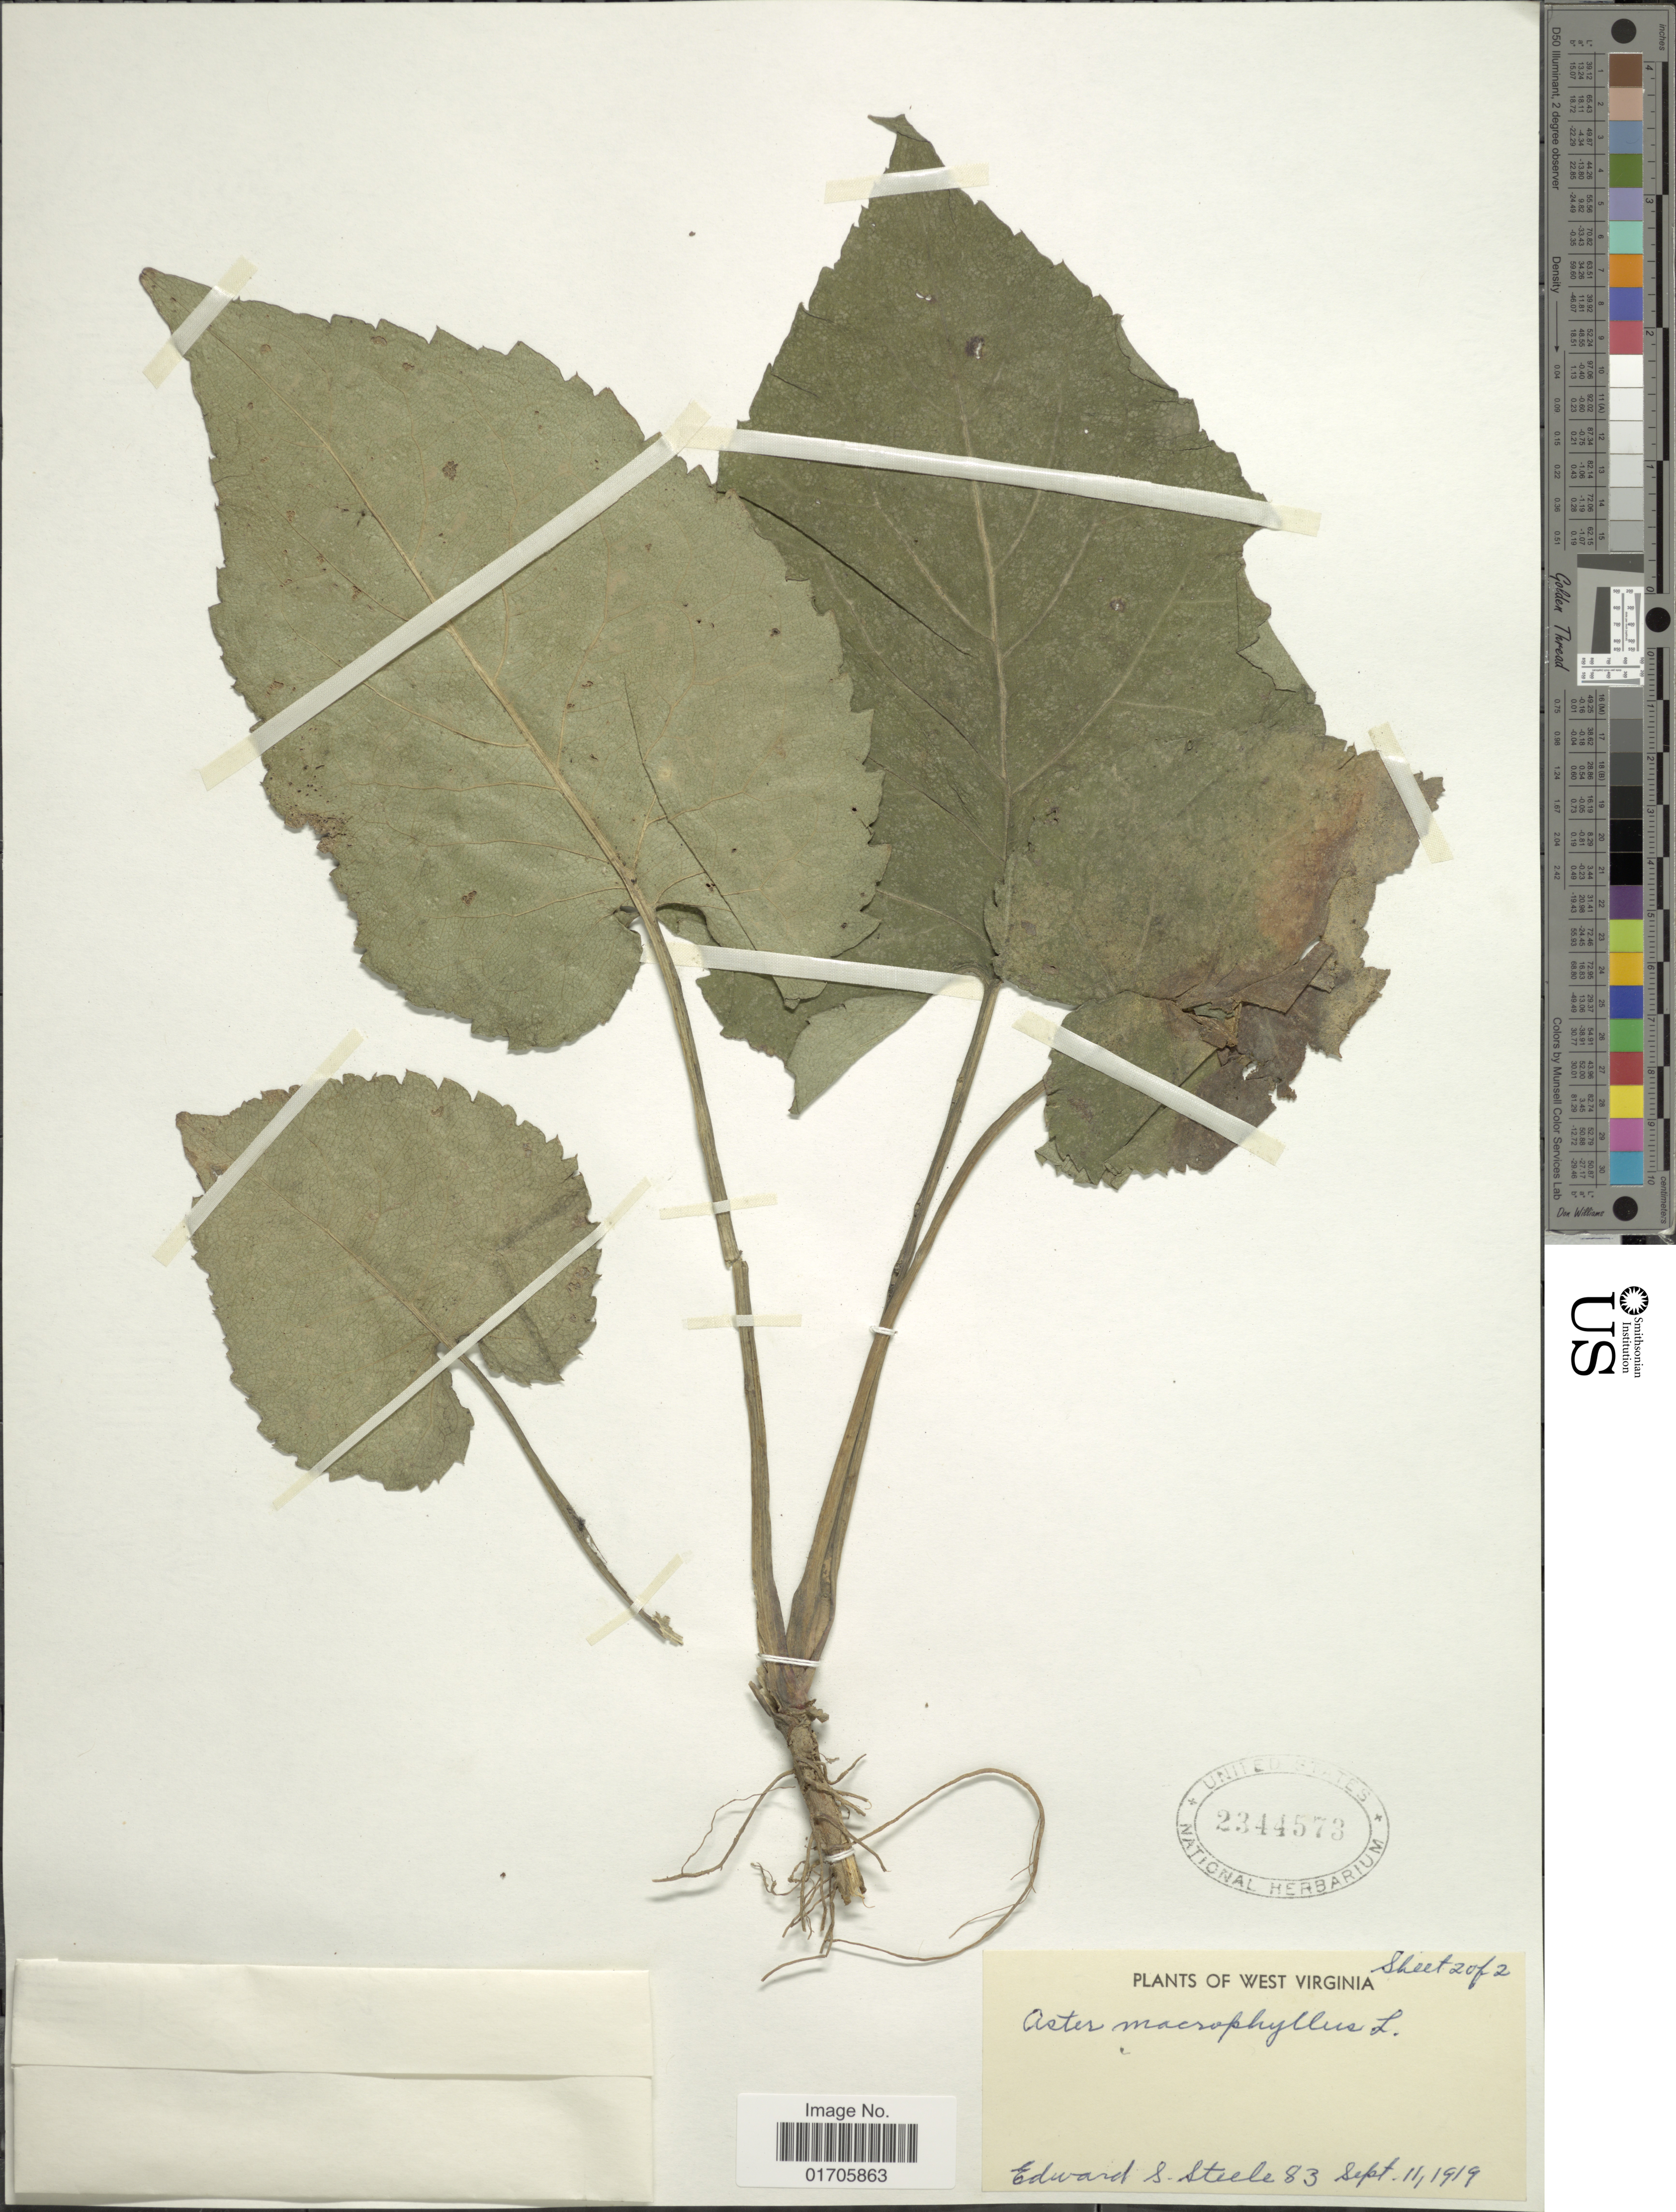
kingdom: Plantae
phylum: Tracheophyta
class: Magnoliopsida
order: Asterales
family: Asteraceae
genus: Eurybia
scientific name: Eurybia macrophylla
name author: (L.) Cass.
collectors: E. Steele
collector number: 83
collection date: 1919-09-11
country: United States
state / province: West Virginia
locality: West Virginia.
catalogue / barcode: US 2344573